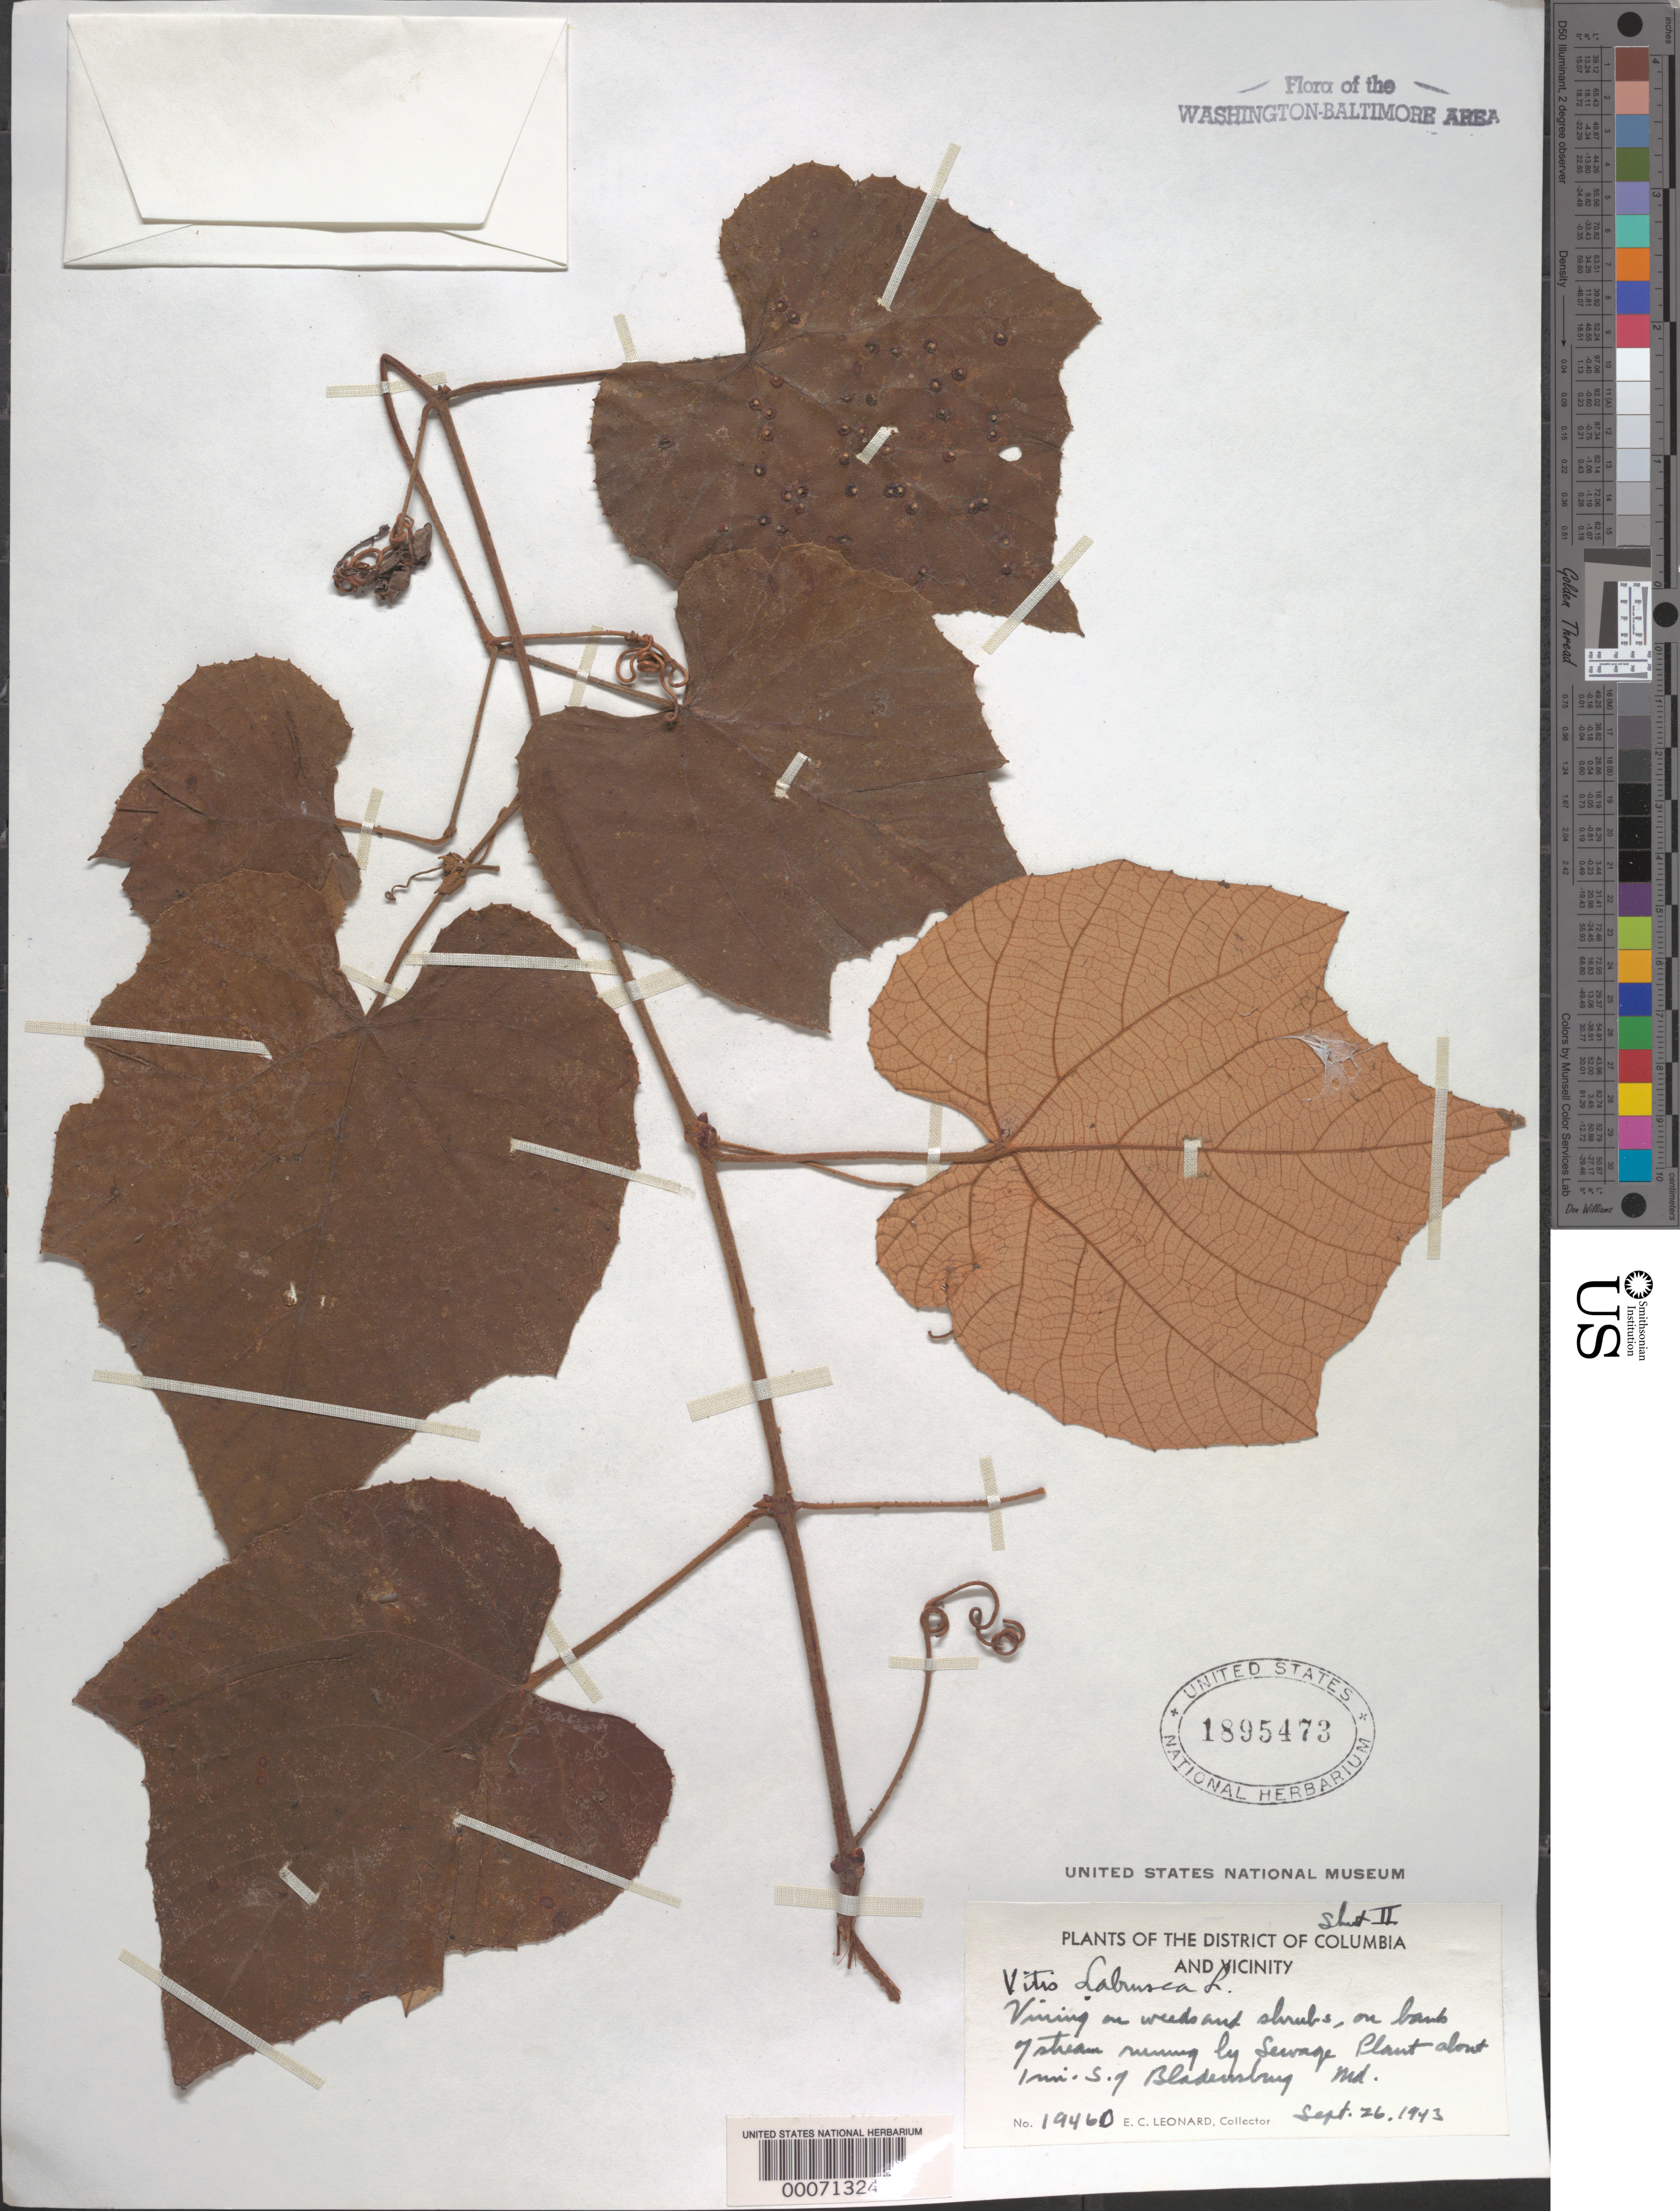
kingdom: Plantae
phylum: Tracheophyta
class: Magnoliopsida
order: Vitales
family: Vitaceae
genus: Vitis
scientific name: Vitis labrusca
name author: L.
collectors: E. C. Leonard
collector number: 19460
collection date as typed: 26 Sep 1943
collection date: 1943-09-26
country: United States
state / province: Maryland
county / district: Prince George's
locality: Sewage Plant, south of Bladensburg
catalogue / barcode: US 1895473